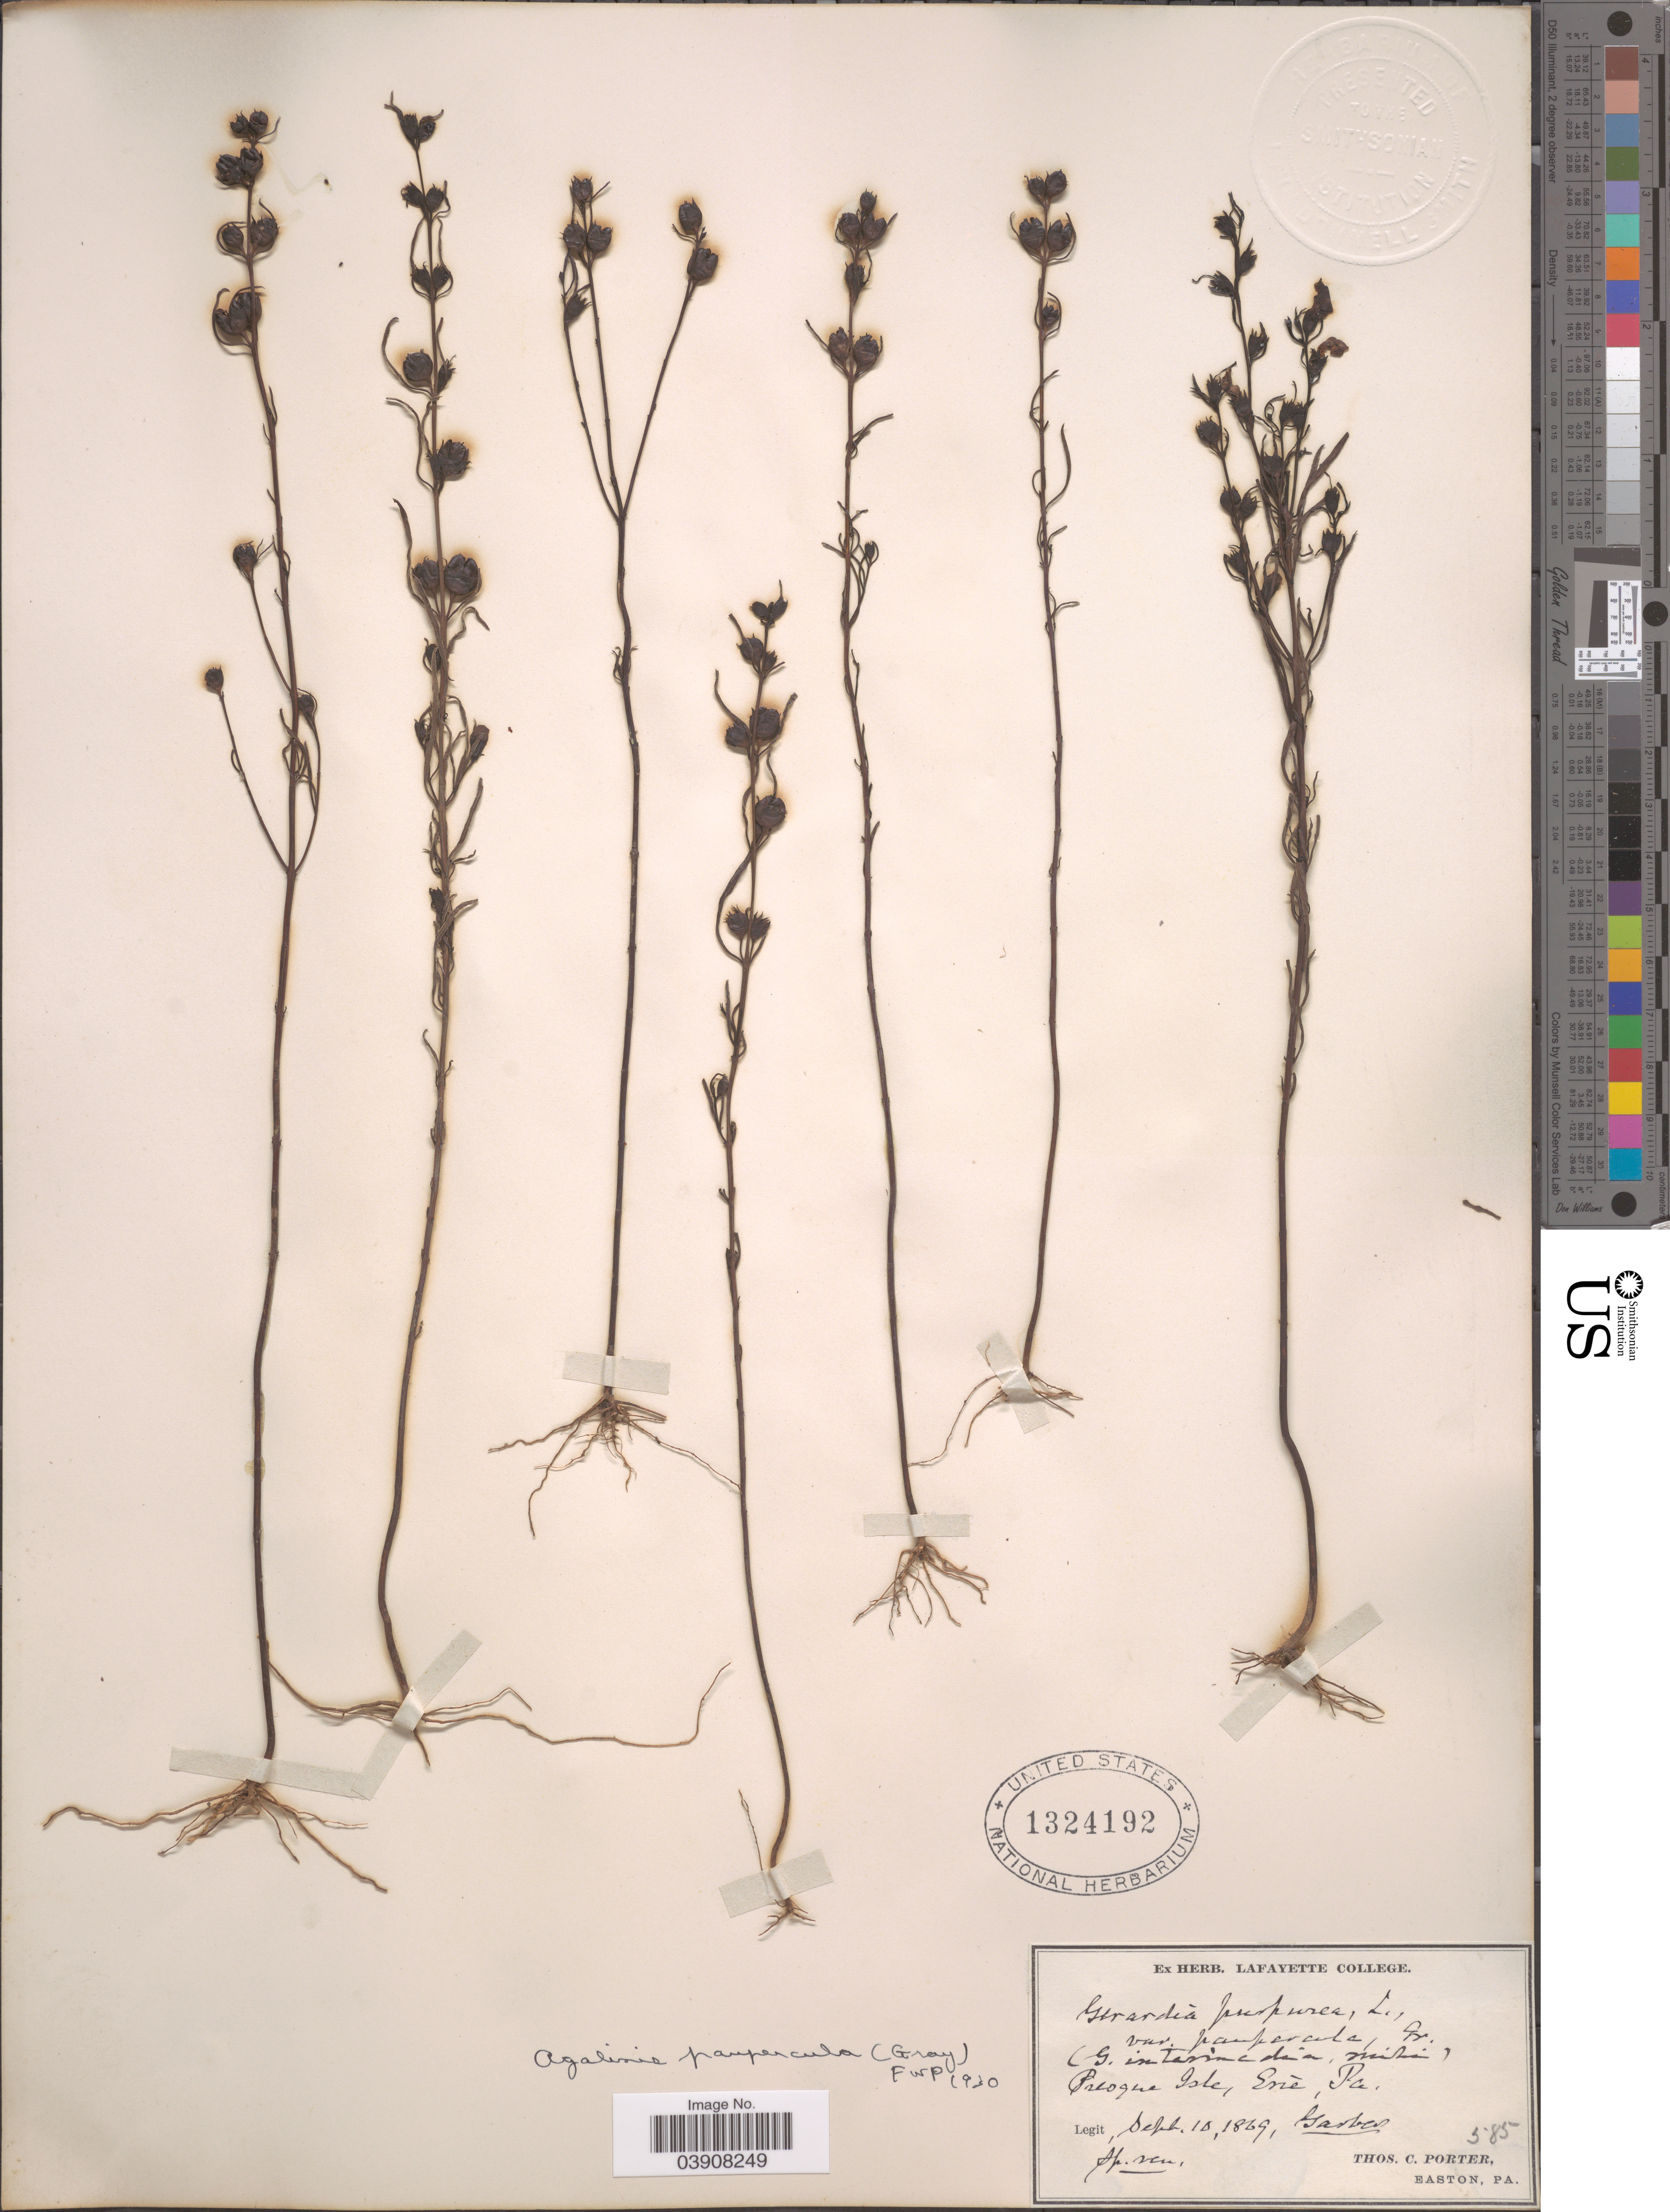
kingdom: Plantae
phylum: Tracheophyta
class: Magnoliopsida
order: Lamiales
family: Orobanchaceae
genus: Agalinis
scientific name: Agalinis paupercula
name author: (A. Gray) Britton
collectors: -- Garber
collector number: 585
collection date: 1869-09-10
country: United States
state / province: Pennsylvania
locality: Presque Isle, Erie.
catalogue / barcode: US 1324192